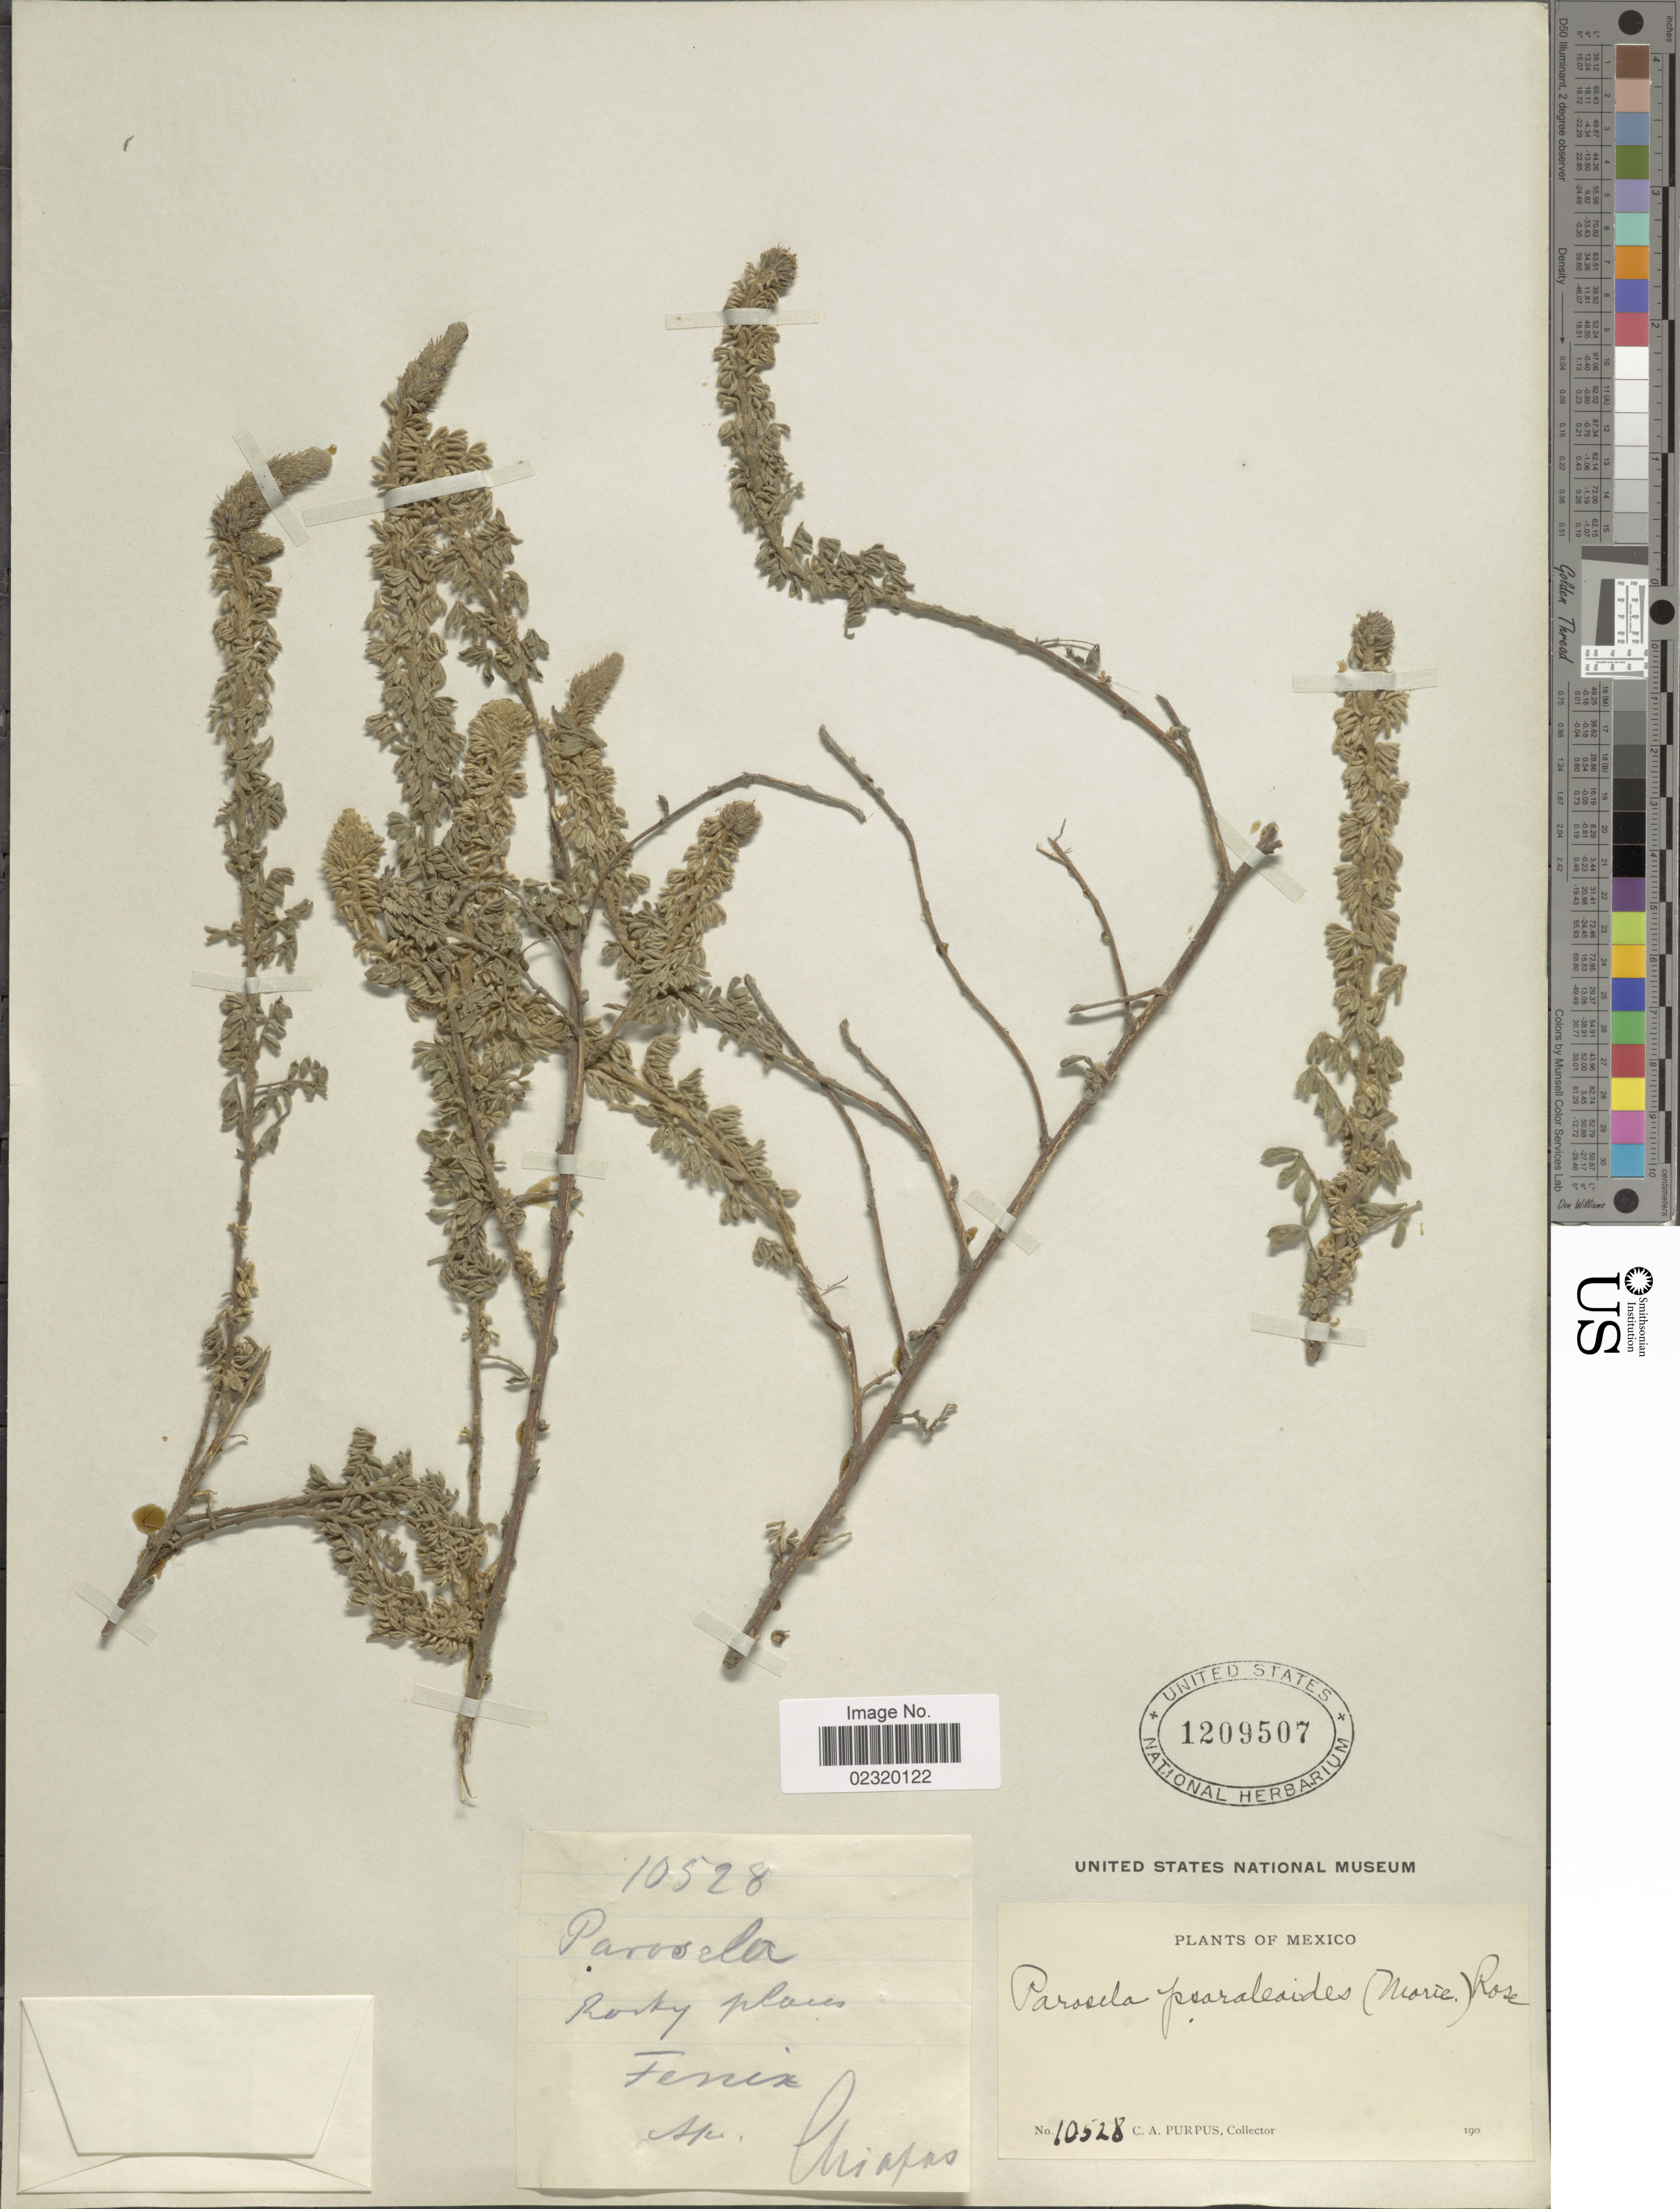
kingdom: Plantae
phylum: Tracheophyta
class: Magnoliopsida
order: Fabales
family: Fabaceae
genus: Dalea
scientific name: Dalea tomentosa var. psoraleoides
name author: (Moric.) Barneby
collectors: C. A. Purpus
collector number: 10528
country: Mexico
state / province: Chiapas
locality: Fenix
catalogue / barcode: US 1209507